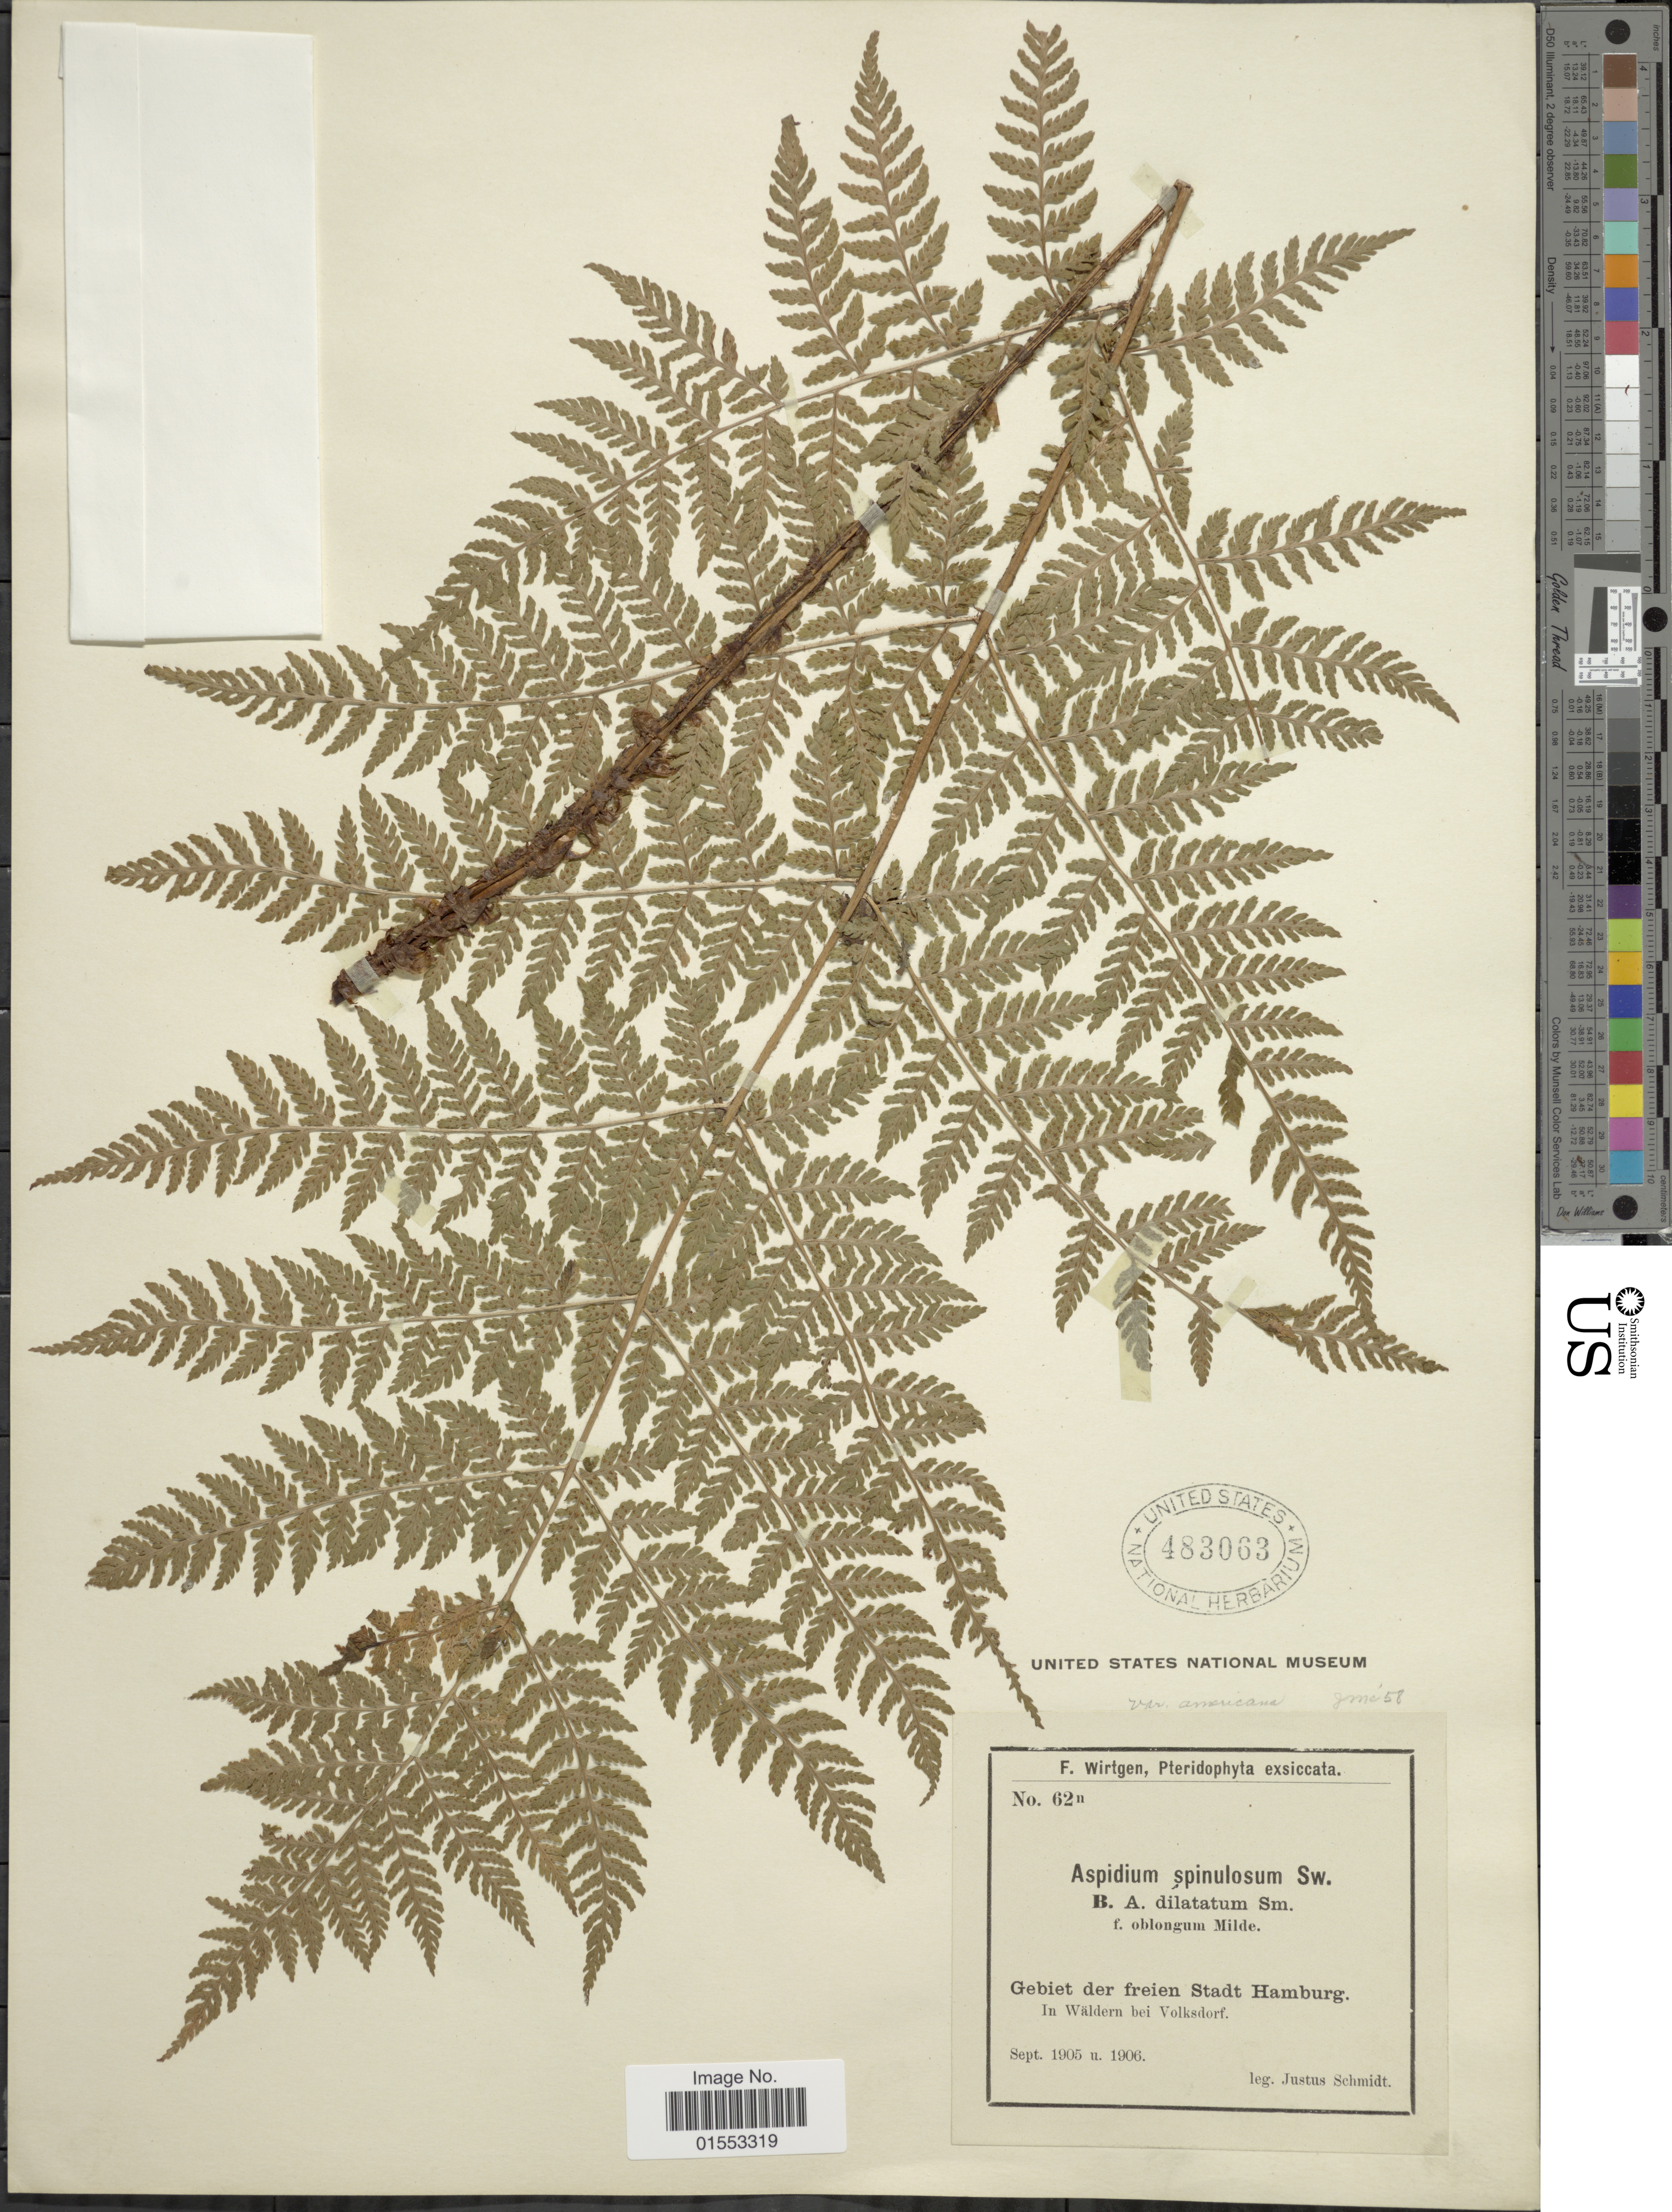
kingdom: Plantae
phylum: Tracheophyta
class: Polypodiopsida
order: Polypodiales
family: Dryopteridaceae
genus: Dryopteris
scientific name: Dryopteris expansa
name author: (C. Presl) Fraser-Jenk. & Jermy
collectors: J. Schmidt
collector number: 62n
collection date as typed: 1906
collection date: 1905-09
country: Germany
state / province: Hamburg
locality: Gebiet der freien Stadt Hamburg, In Waldern bei Volksdorf,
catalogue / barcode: US 483063